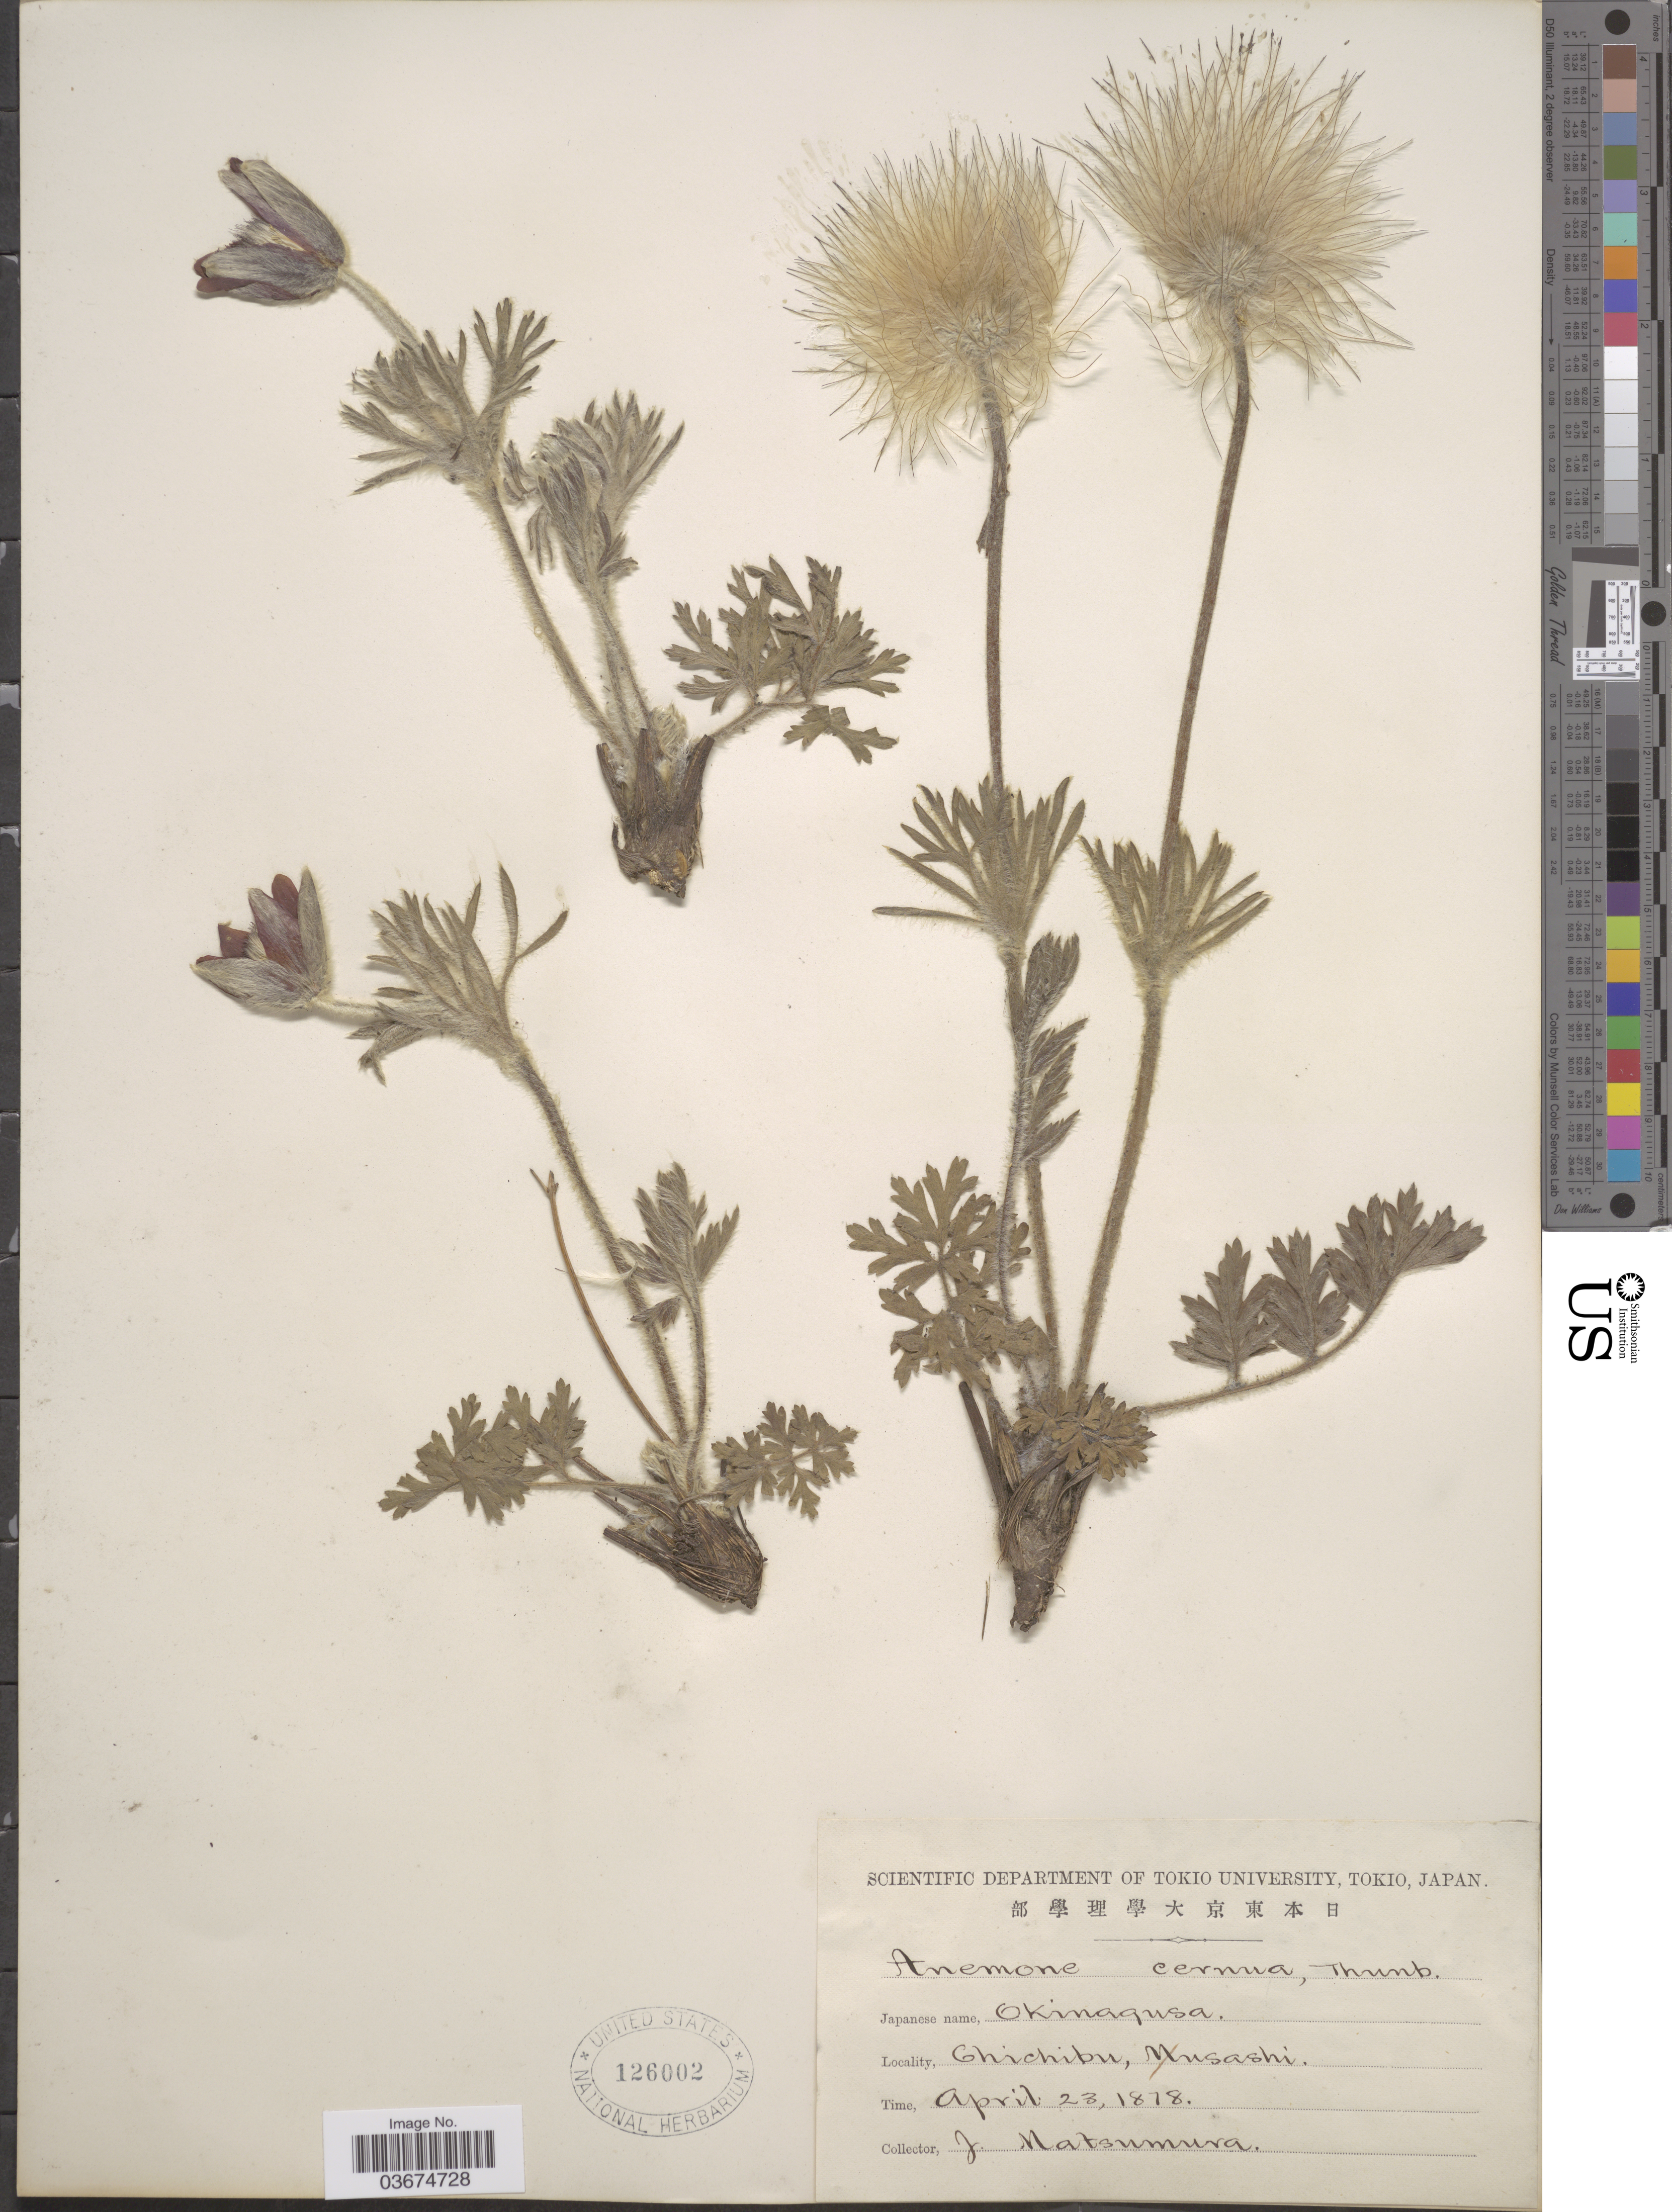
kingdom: Plantae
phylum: Tracheophyta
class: Magnoliopsida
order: Ranunculales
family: Ranunculaceae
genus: Pulsatilla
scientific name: Pulsatilla cernua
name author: (Thunb.) Bercht. & J. Presl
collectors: J. Matsumura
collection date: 1878-04-23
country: Japan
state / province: Tokyo, Federal City of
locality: Chichibu, Musashi.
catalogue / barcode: US 126002